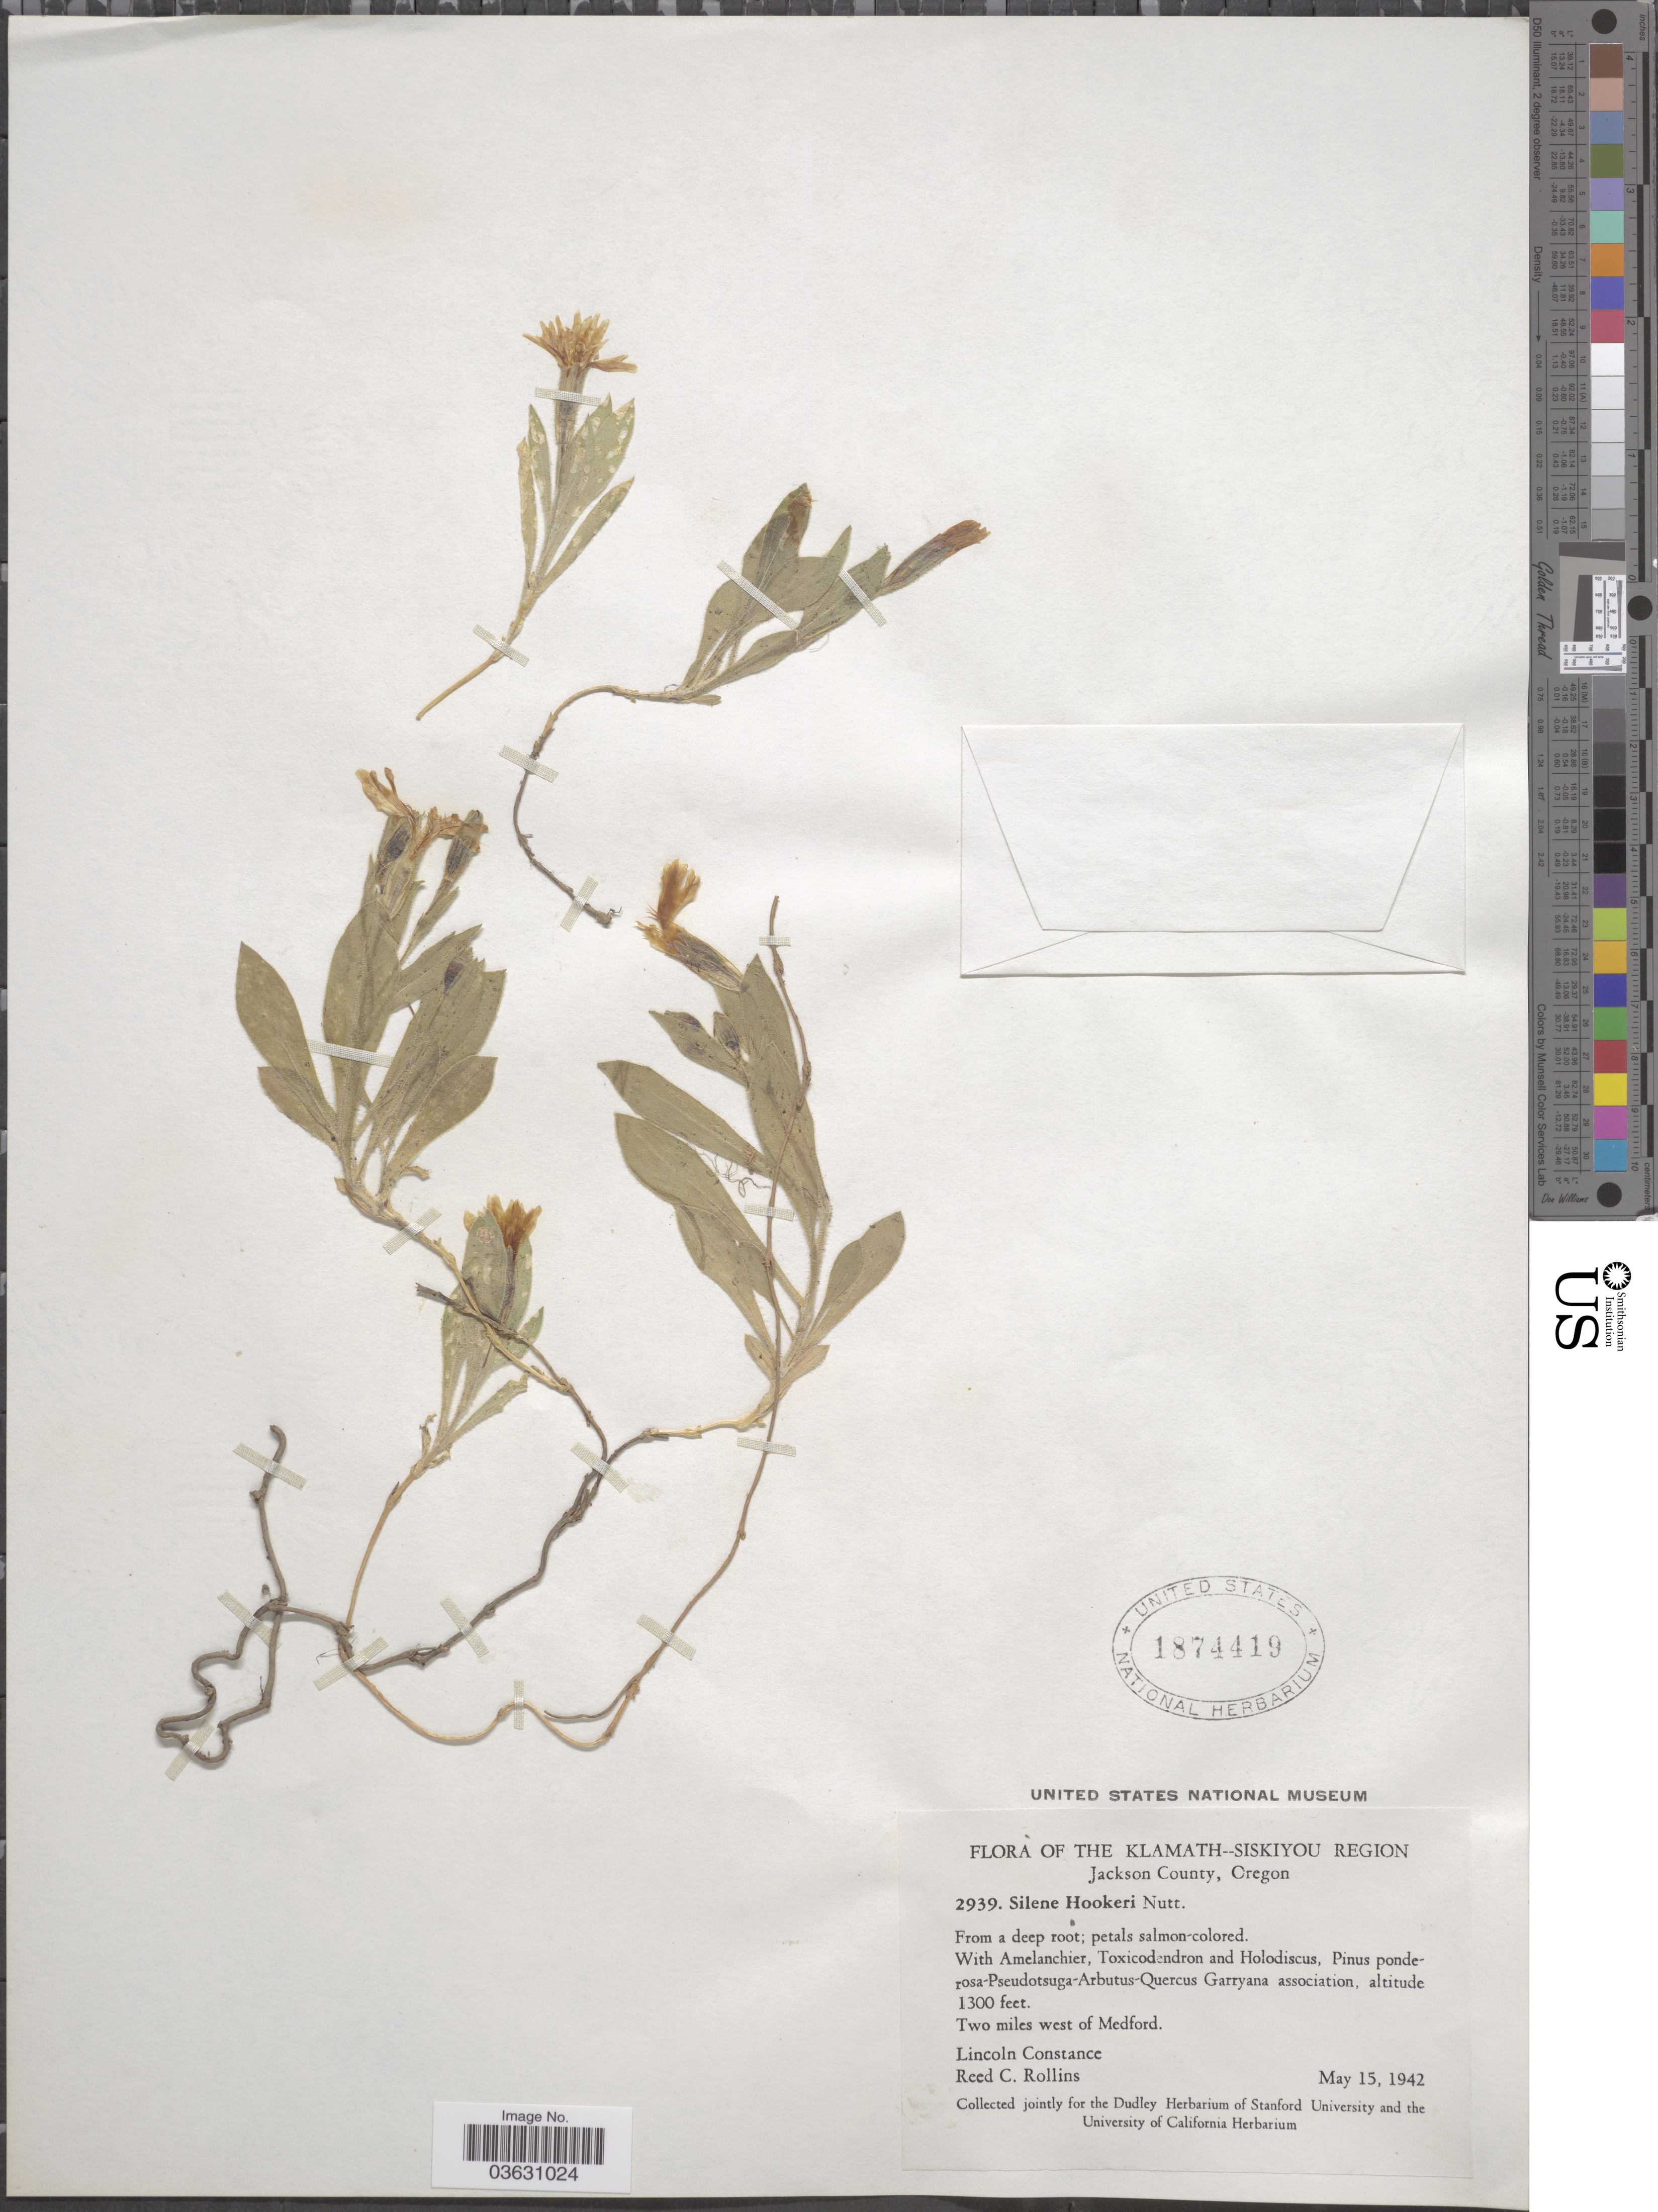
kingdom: Plantae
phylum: Tracheophyta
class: Magnoliopsida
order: Caryophyllales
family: Caryophyllaceae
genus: Silene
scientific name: Silene hookeri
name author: Nutt.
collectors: L. Constance & R. C. Rollins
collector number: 2939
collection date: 1942-05-15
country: United States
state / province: Oregon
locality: Klamath--Siskiyou Region. Jackson County. Two miles west of Medford.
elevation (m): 396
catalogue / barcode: US 1874419